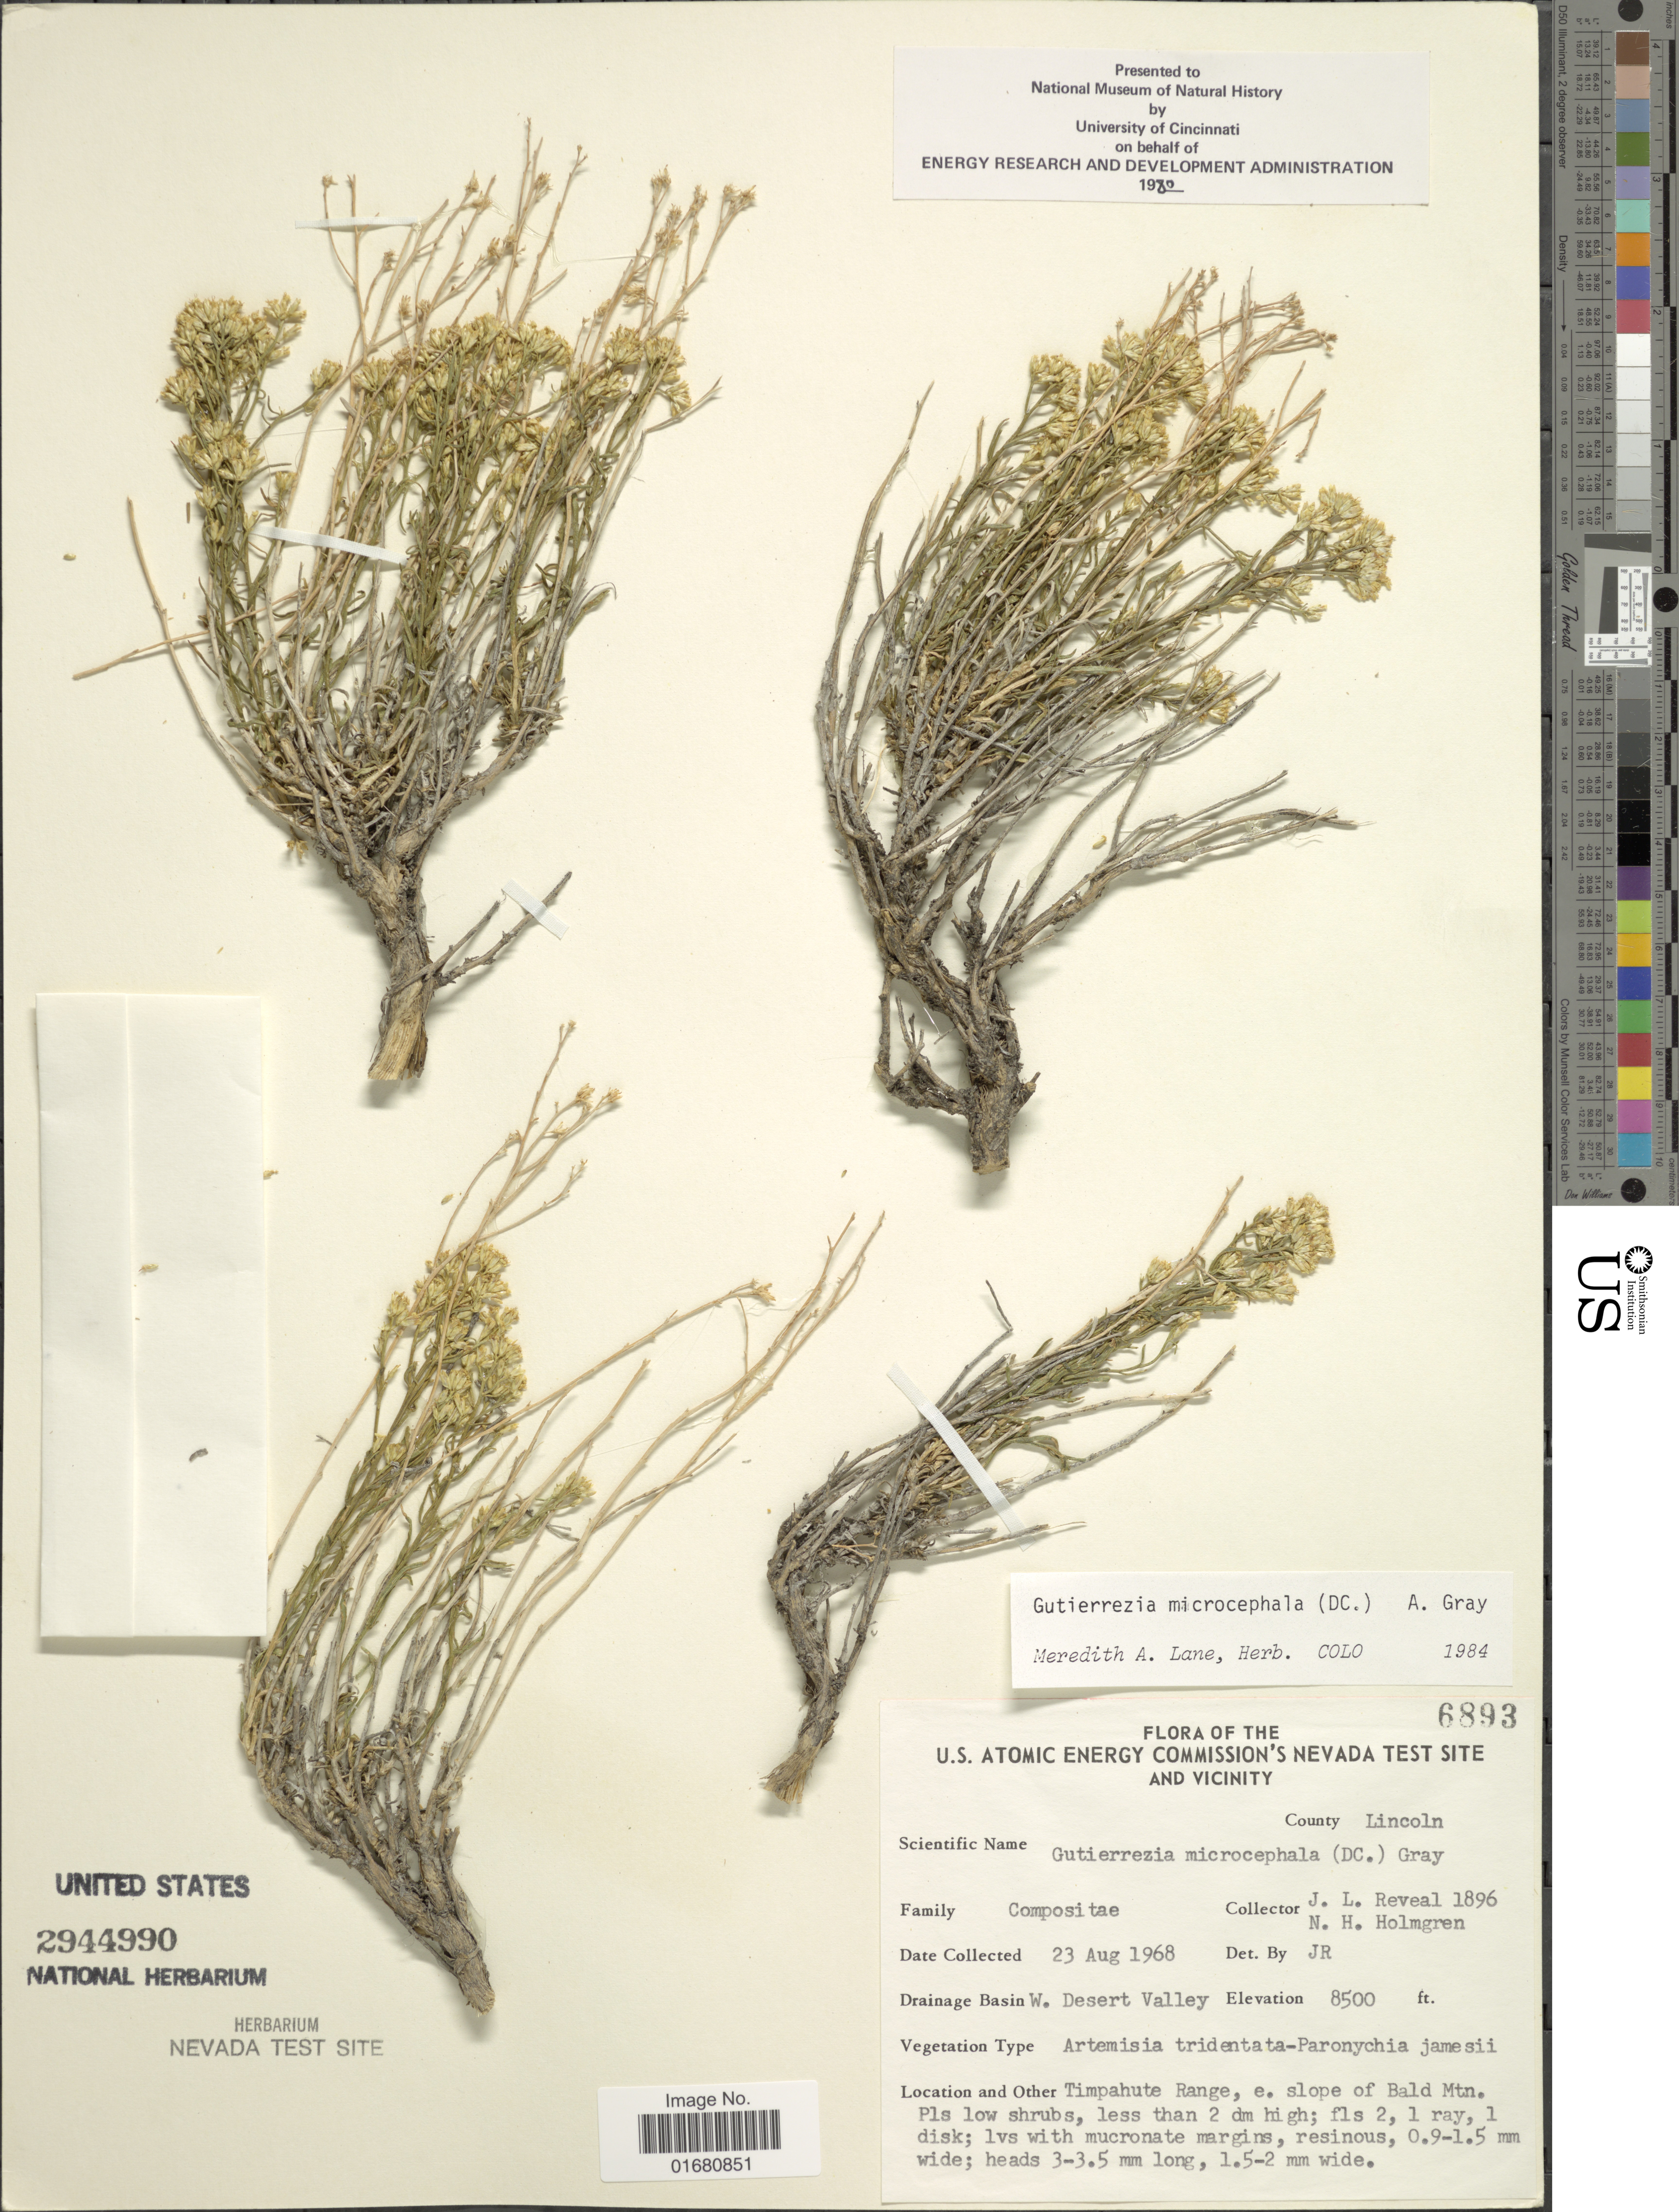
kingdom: Plantae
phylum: Tracheophyta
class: Magnoliopsida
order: Asterales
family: Asteraceae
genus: Gutierrezia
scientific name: Gutierrezia microcephala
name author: (DC.) A. Gray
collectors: J. L. Reveal & N. H. Holmgren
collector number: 1896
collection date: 1968-08-23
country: United States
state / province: Nevada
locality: U.S. Atomic Energy Commission's Nevada test site and Vicinity, Drainage Basin: W. Desert Valley, Timpahaute Range, e. slope of Bald Mtn., County Nye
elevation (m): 2591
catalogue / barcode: US 2944990